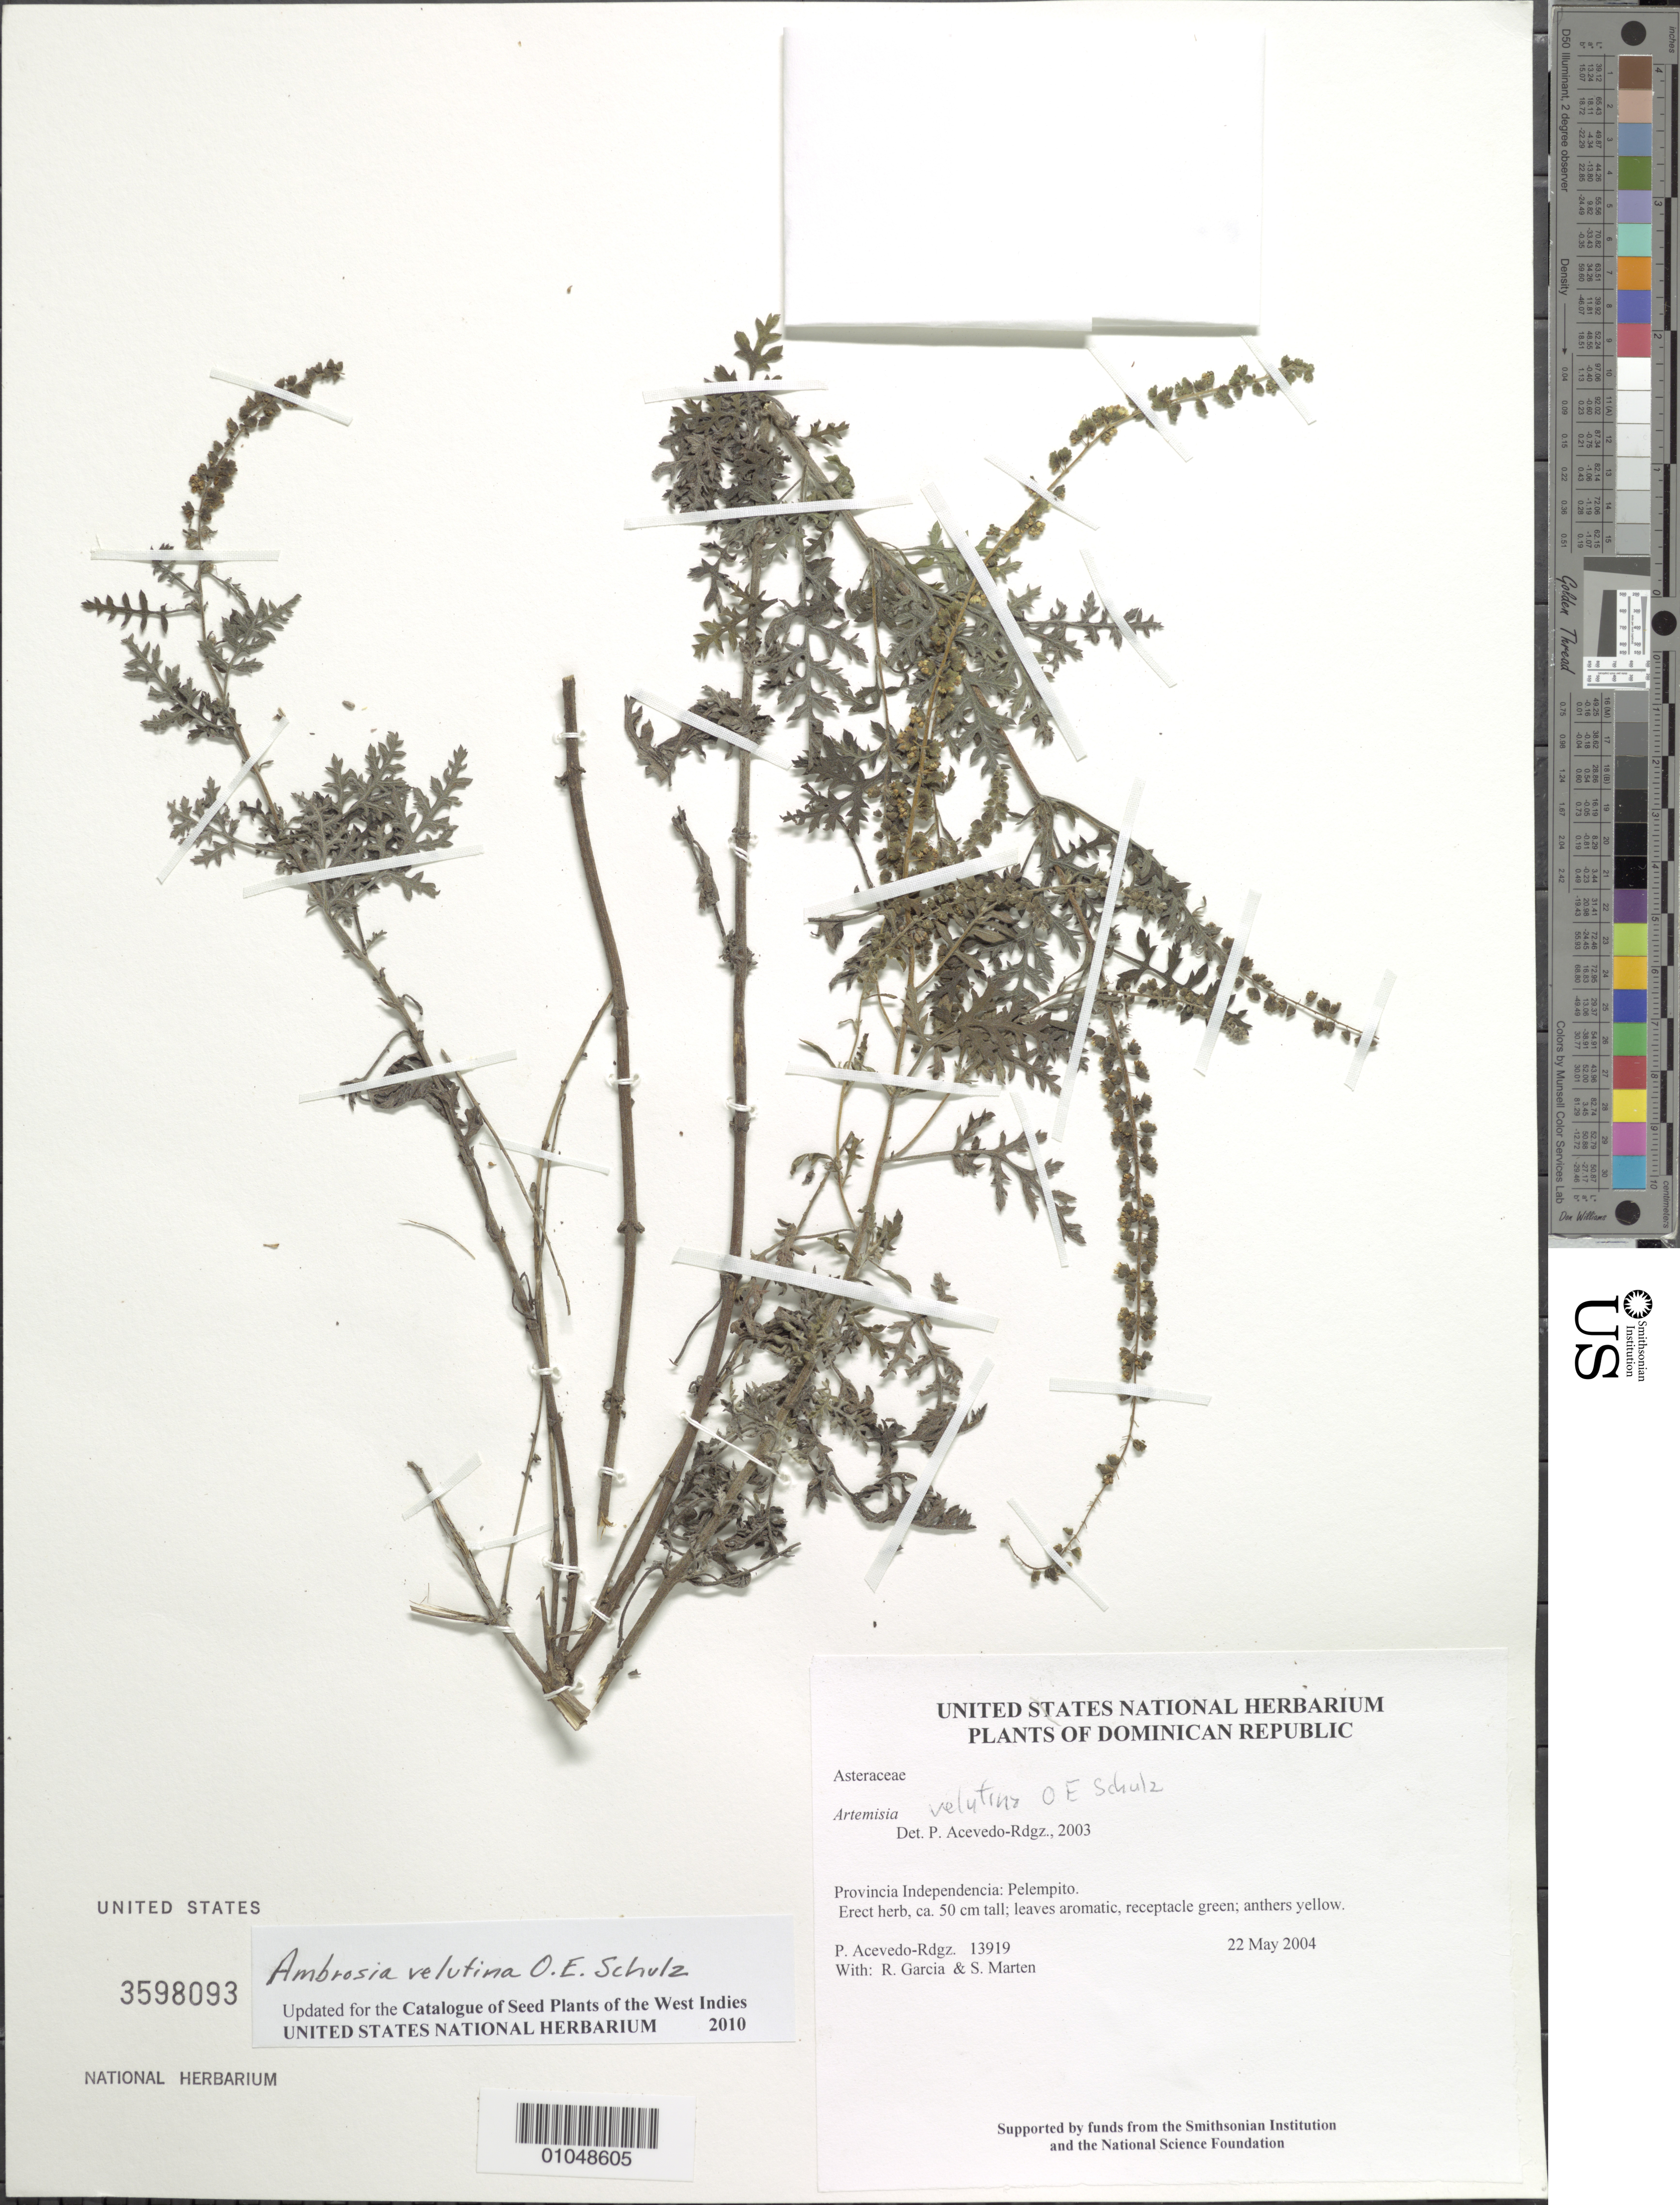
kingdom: Plantae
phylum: Tracheophyta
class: Magnoliopsida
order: Asterales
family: Asteraceae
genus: Artemisia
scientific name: Artemisia velutina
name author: O.E. Schulz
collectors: P. Acevedo-Rodr., R. G. García & S. Marten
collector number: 13919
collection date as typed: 22 May 2004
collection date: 2004-05-22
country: Dominican Republic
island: Hispaniola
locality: Provincia Independencia: Pelempito.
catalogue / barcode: US 3598093